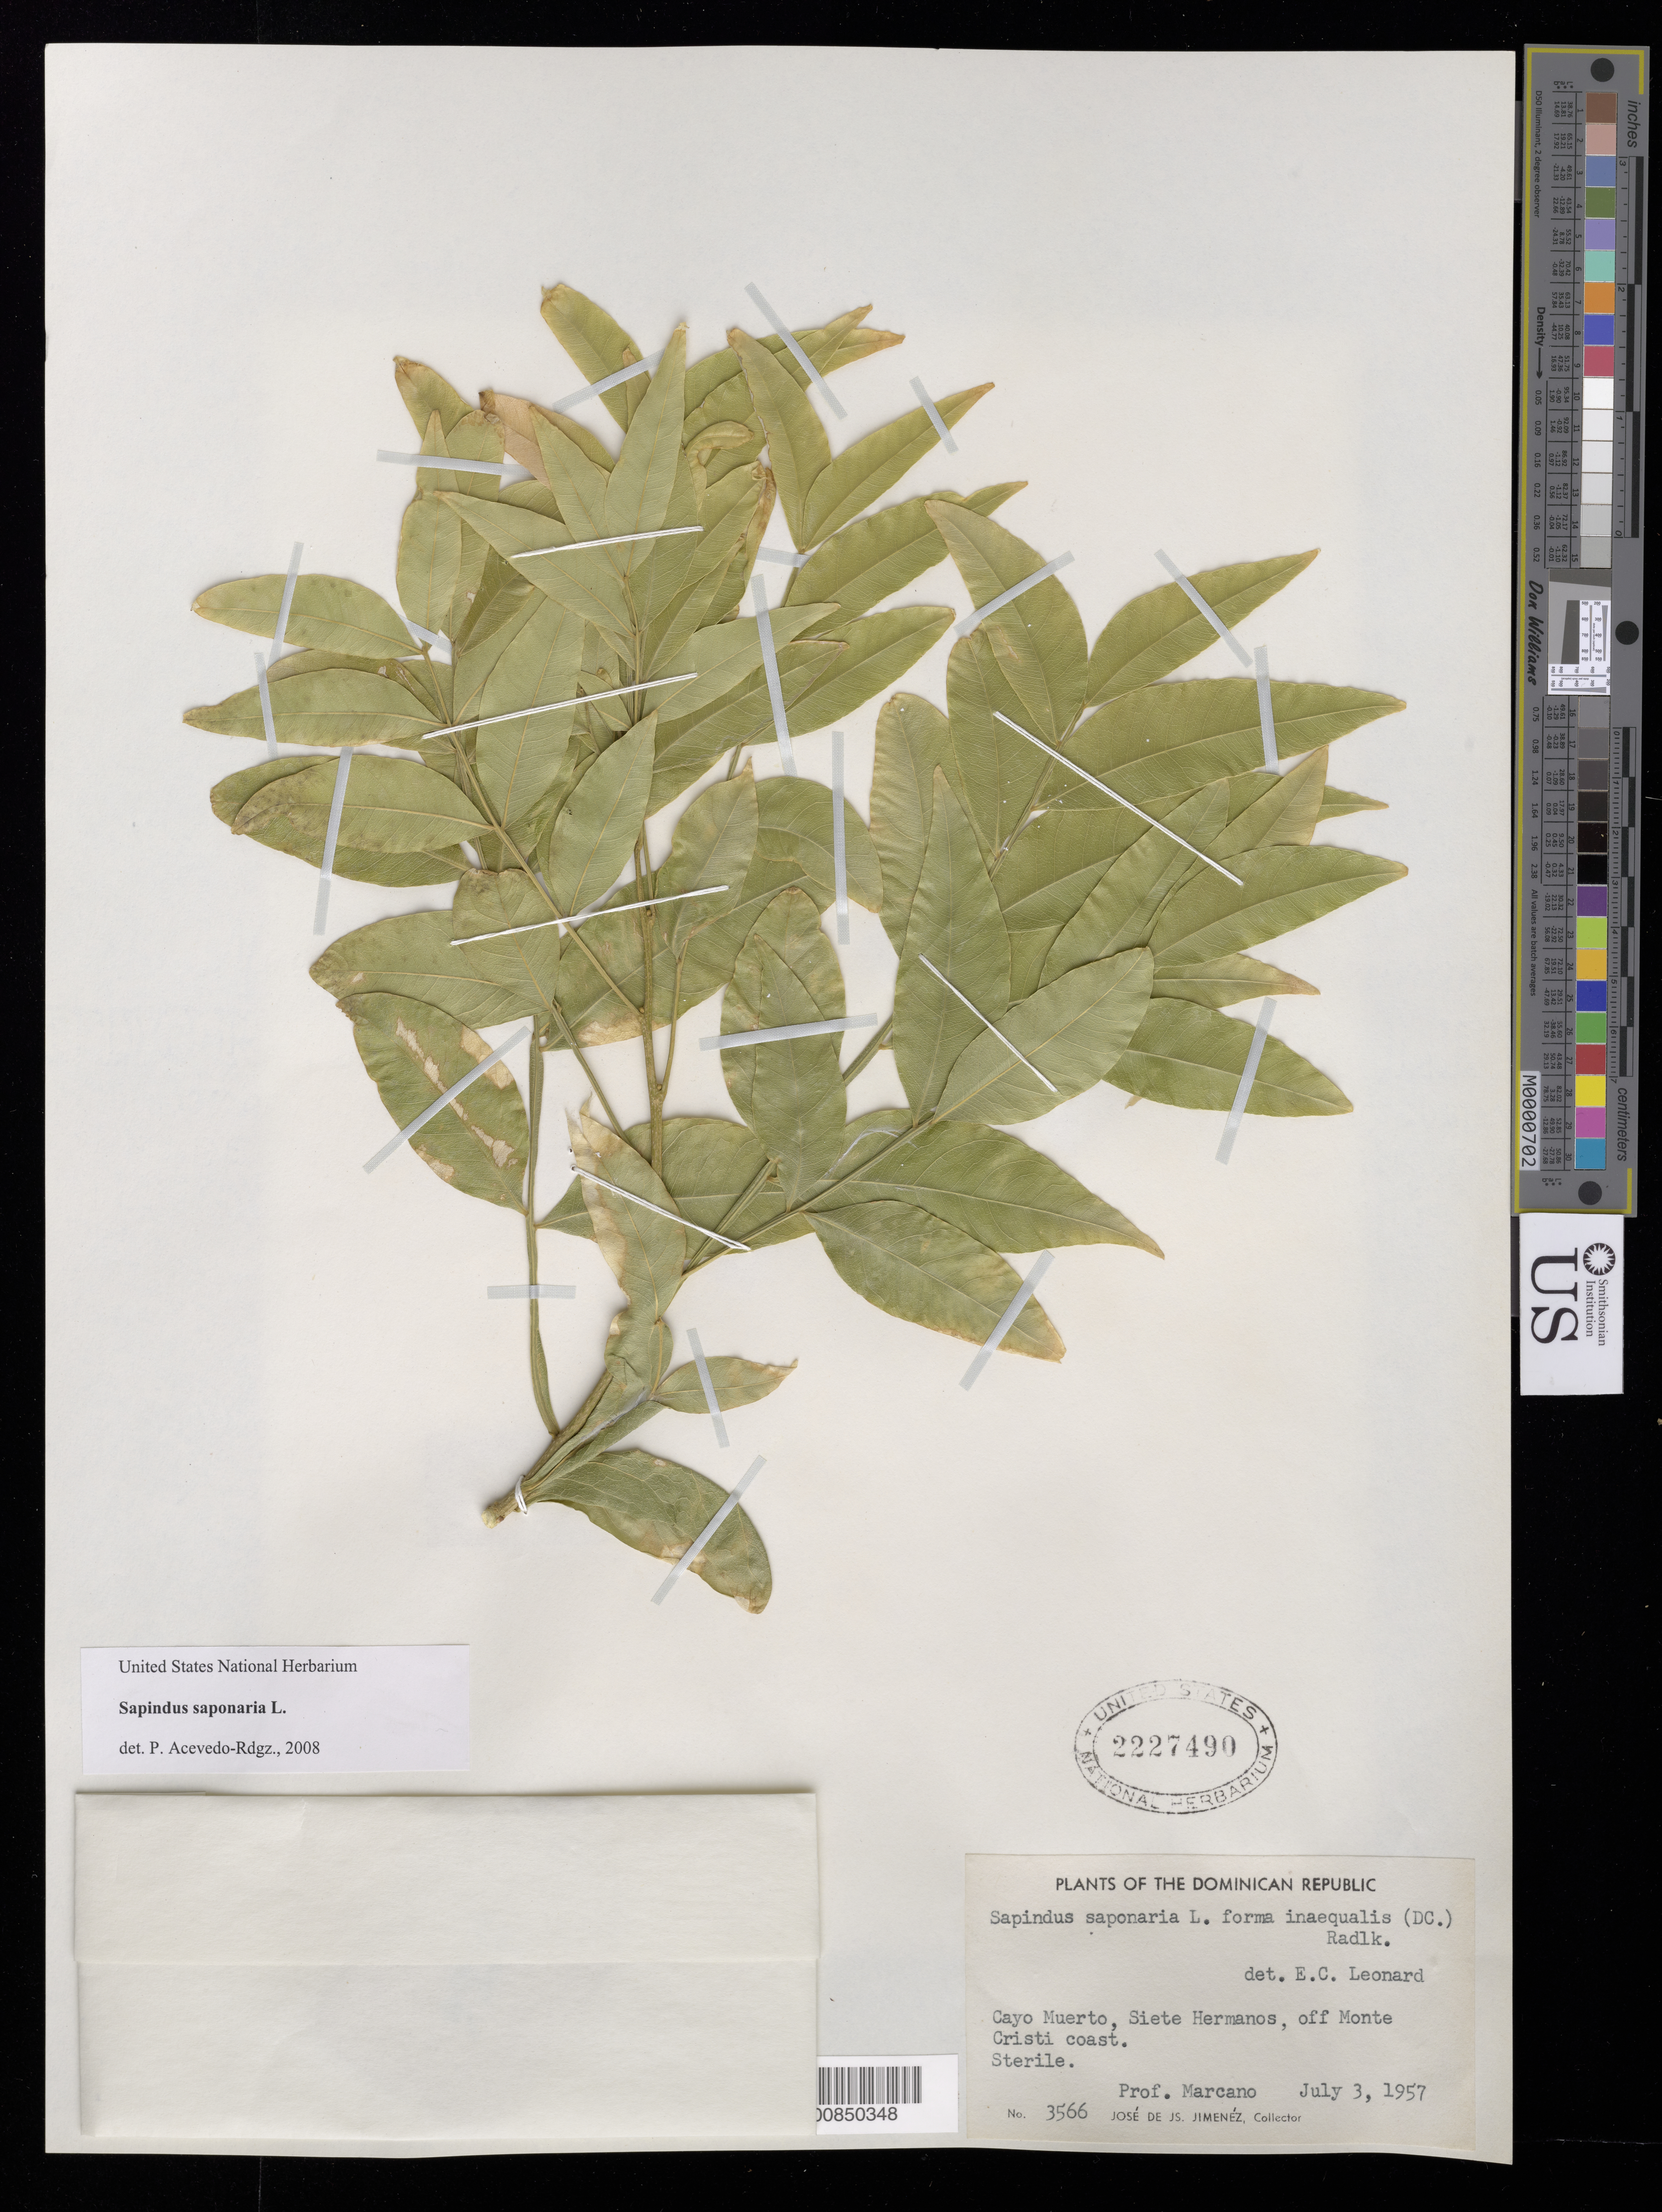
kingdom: Plantae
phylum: Tracheophyta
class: Magnoliopsida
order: Sapindales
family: Sapindaceae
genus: Sapindus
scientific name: Sapindus saponaria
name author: L.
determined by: Acevedo-Rodríguez, P., (BOT), Smithsonian Institution - National Museum of Natural History (UNITED STATES)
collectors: J. J. Jiménez Almonte & E. J. Marcano F.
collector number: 3566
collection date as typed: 03 Jul 1957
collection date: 1957-07-03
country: Dominican Republic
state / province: Monte Cristi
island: Hispaniola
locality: Cayo Muerto, Siete Hermanos, off Monte Cristi coast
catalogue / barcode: US 2227490